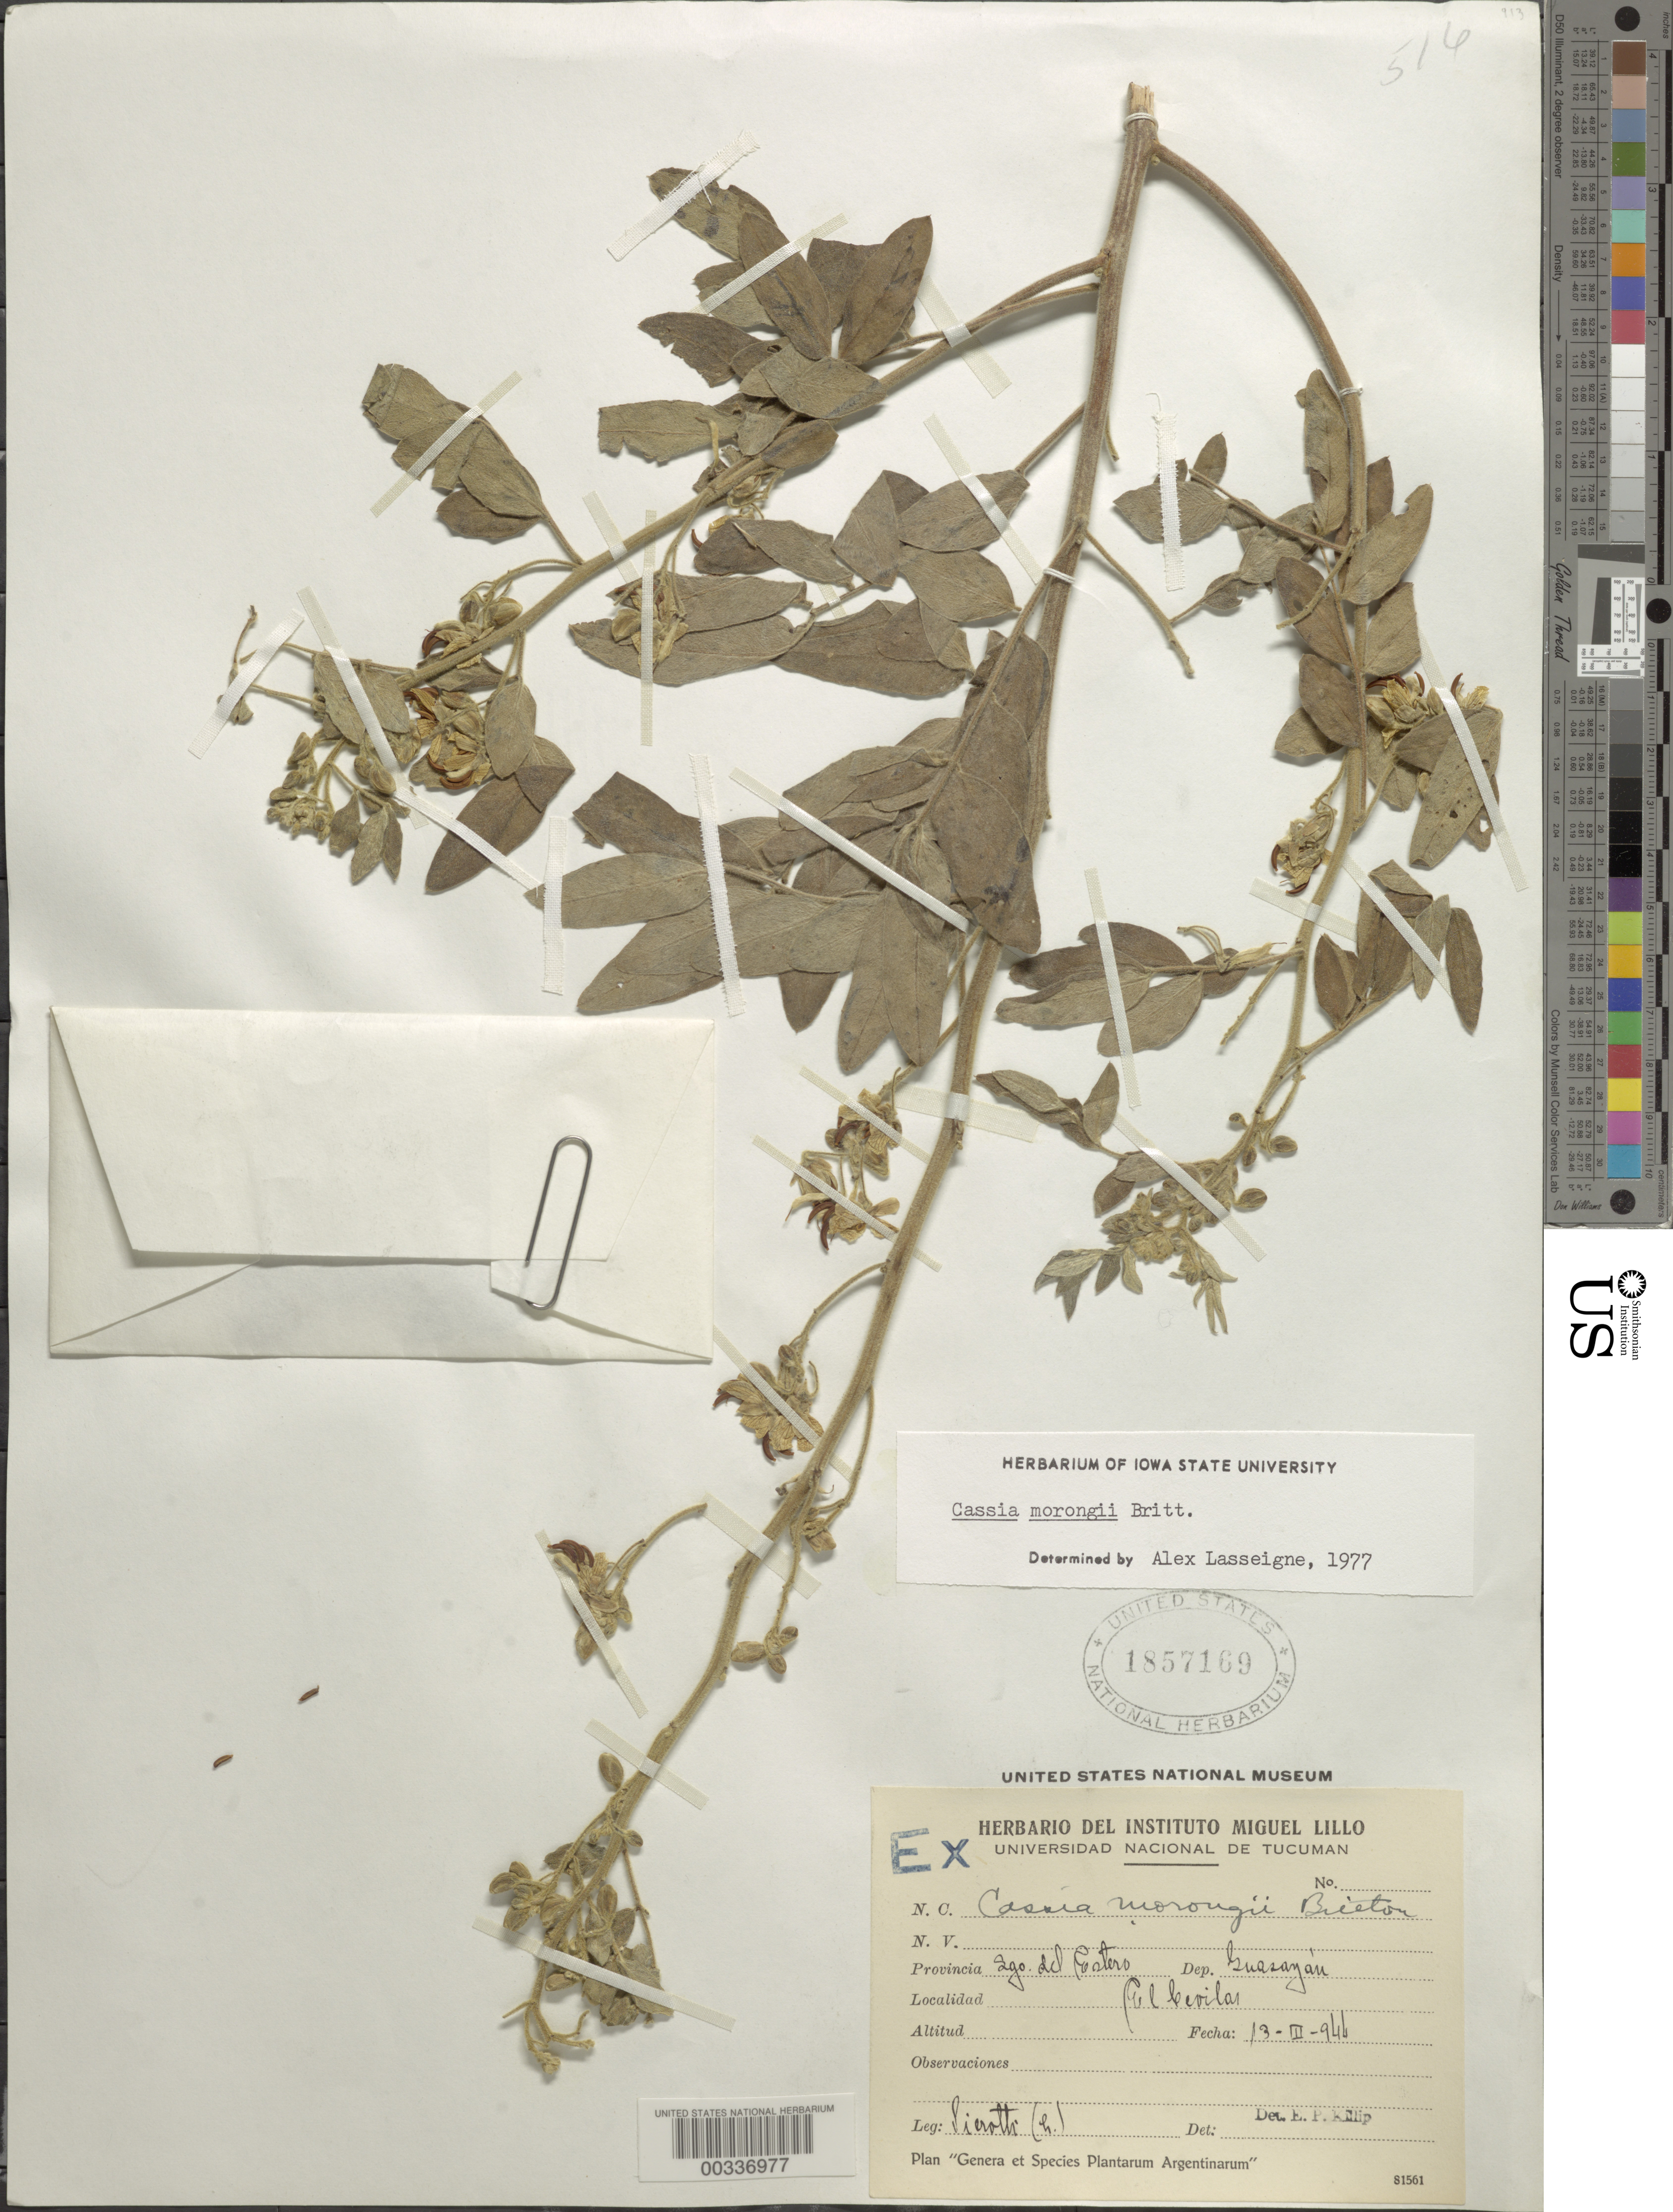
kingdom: Plantae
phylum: Tracheophyta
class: Magnoliopsida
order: Fabales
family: Fabaceae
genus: Senna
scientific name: Senna morongii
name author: (Britton) H.S. Irwin & Barneby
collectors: S. A. Pierotti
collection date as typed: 13 Mar 1944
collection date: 1944-03-13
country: Argentina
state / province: Santiago del Estero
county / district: Guasayán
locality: El Cevilar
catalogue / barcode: US 1857169